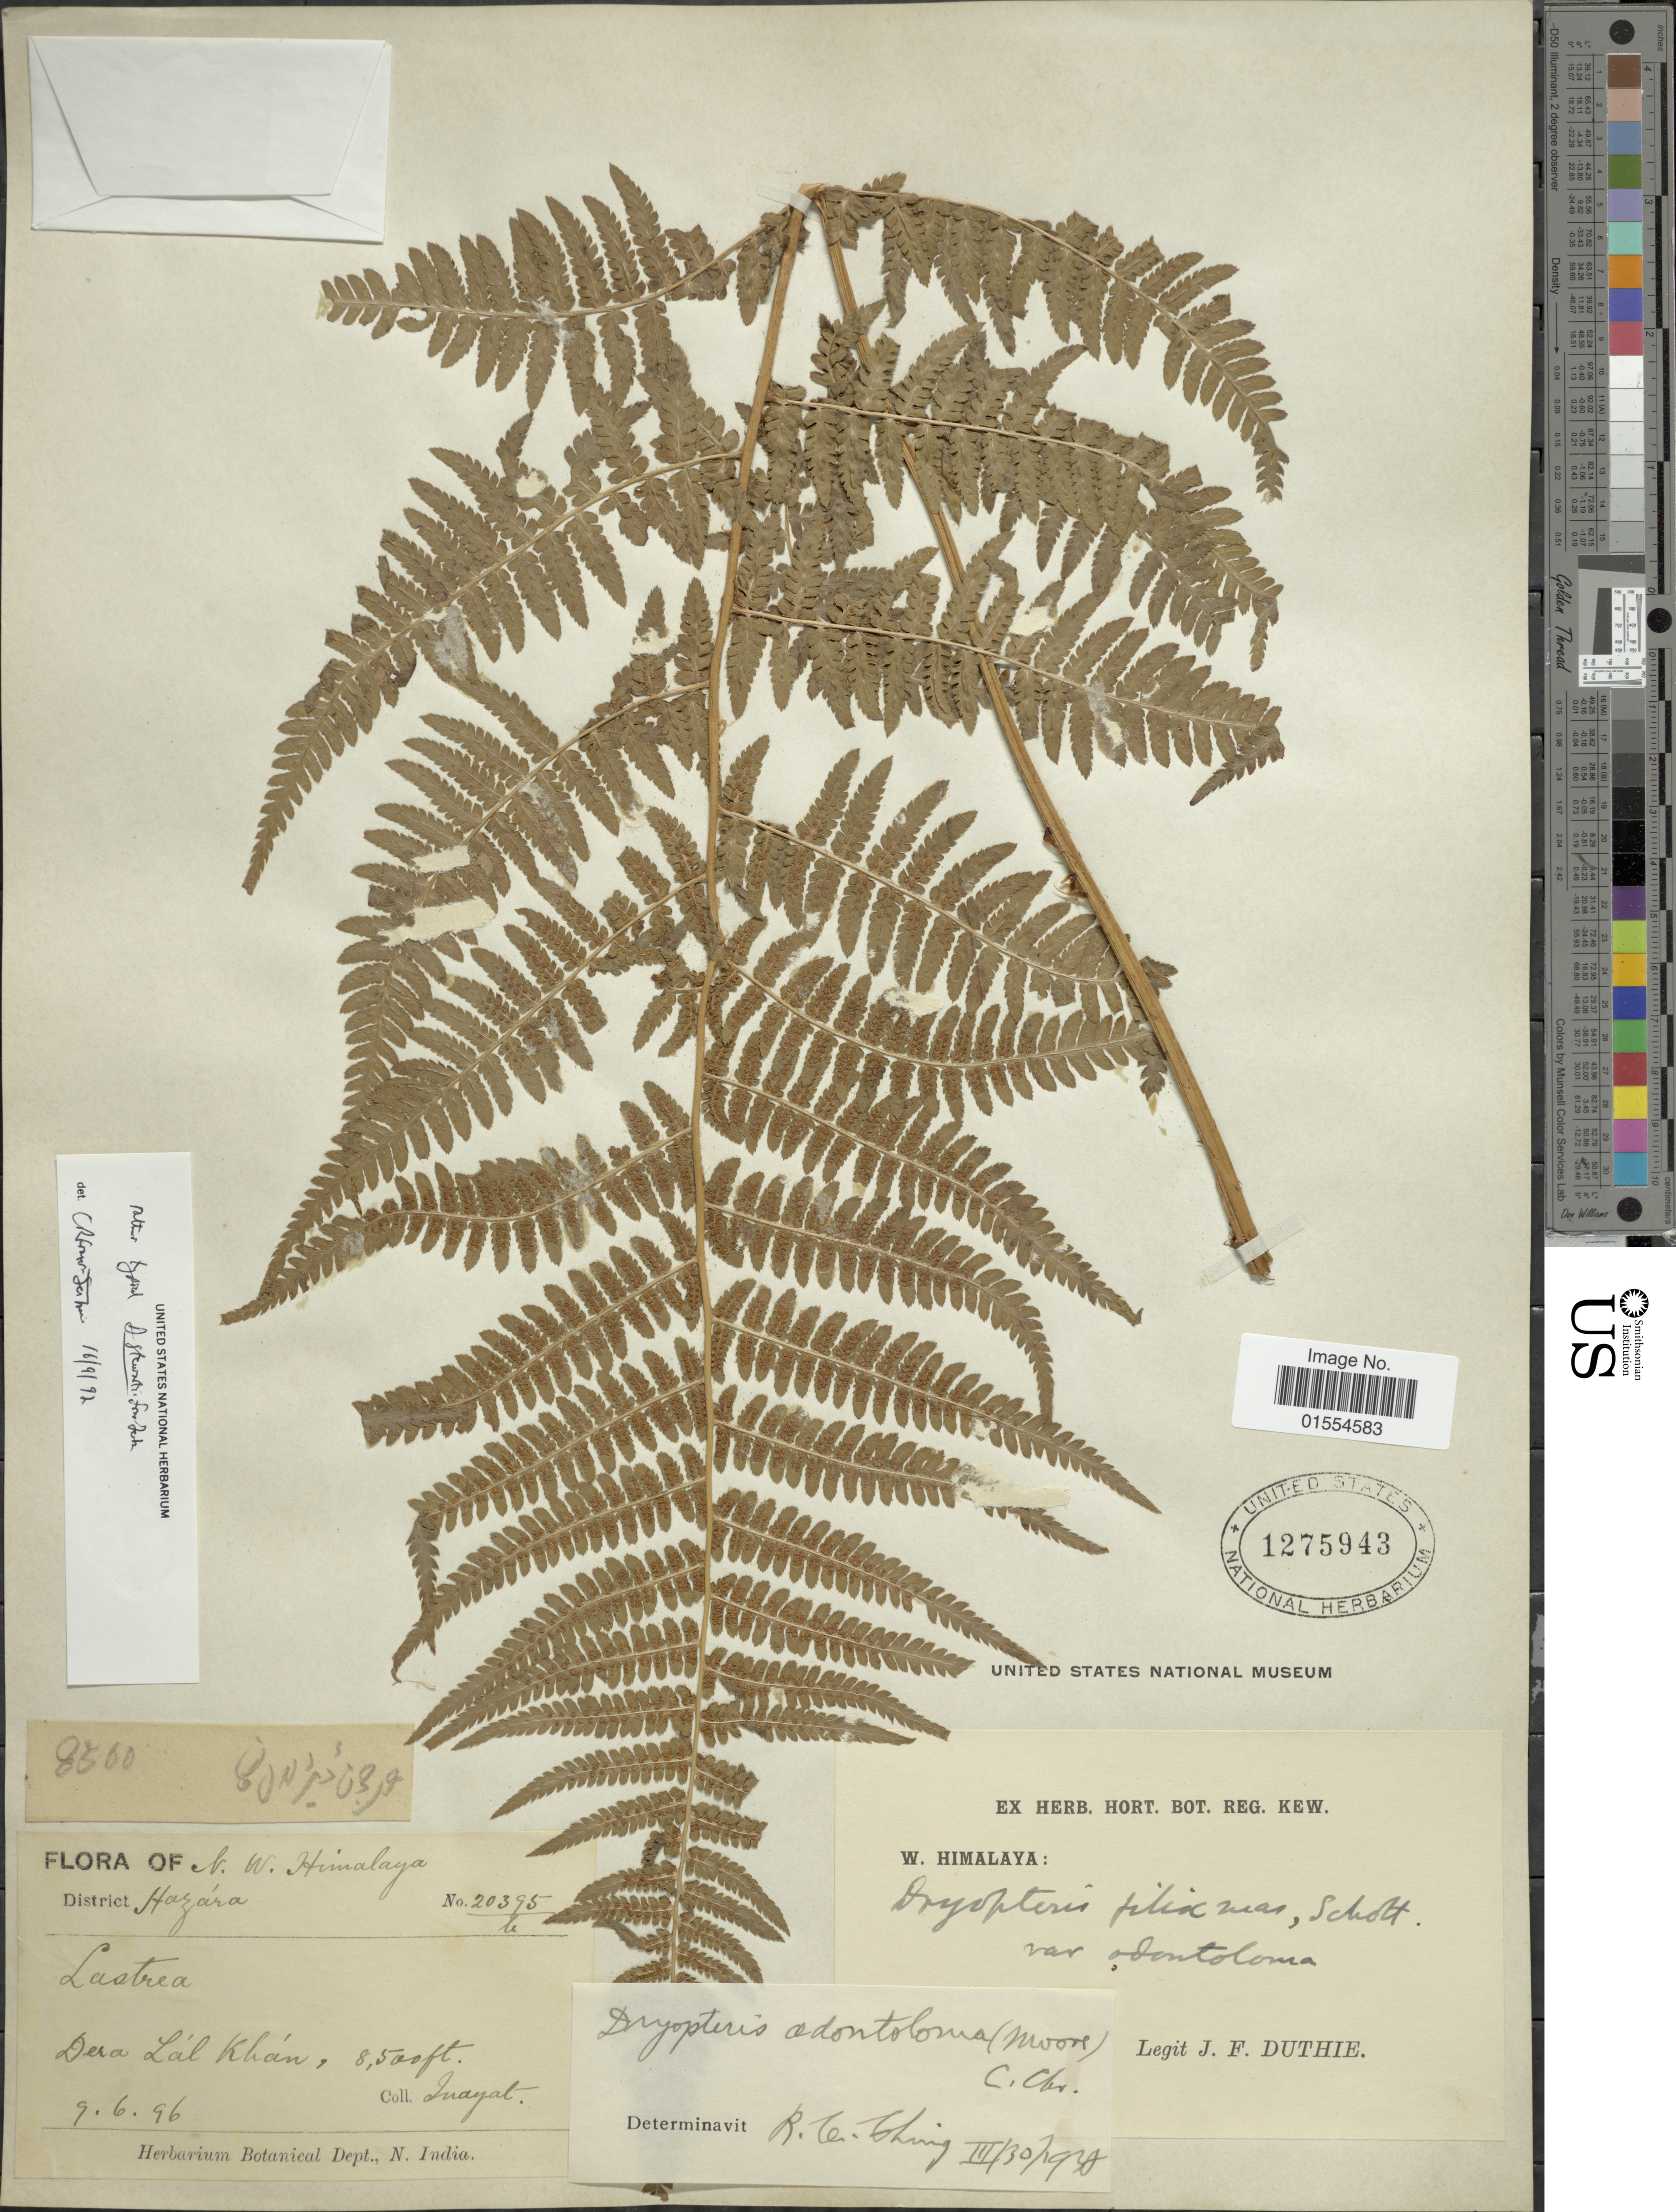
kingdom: Plantae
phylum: Tracheophyta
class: Polypodiopsida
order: Polypodiales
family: Dryopteridaceae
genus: Dryopteris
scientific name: Dryopteris odontoloma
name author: (Bedd.) C. Chr.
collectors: J. F. Duthie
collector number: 20395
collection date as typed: Transcribed d/m/y: 9/6/96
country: India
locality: N. W. Himalaya, Dera Lal Khan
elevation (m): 2591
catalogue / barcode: US 1275943